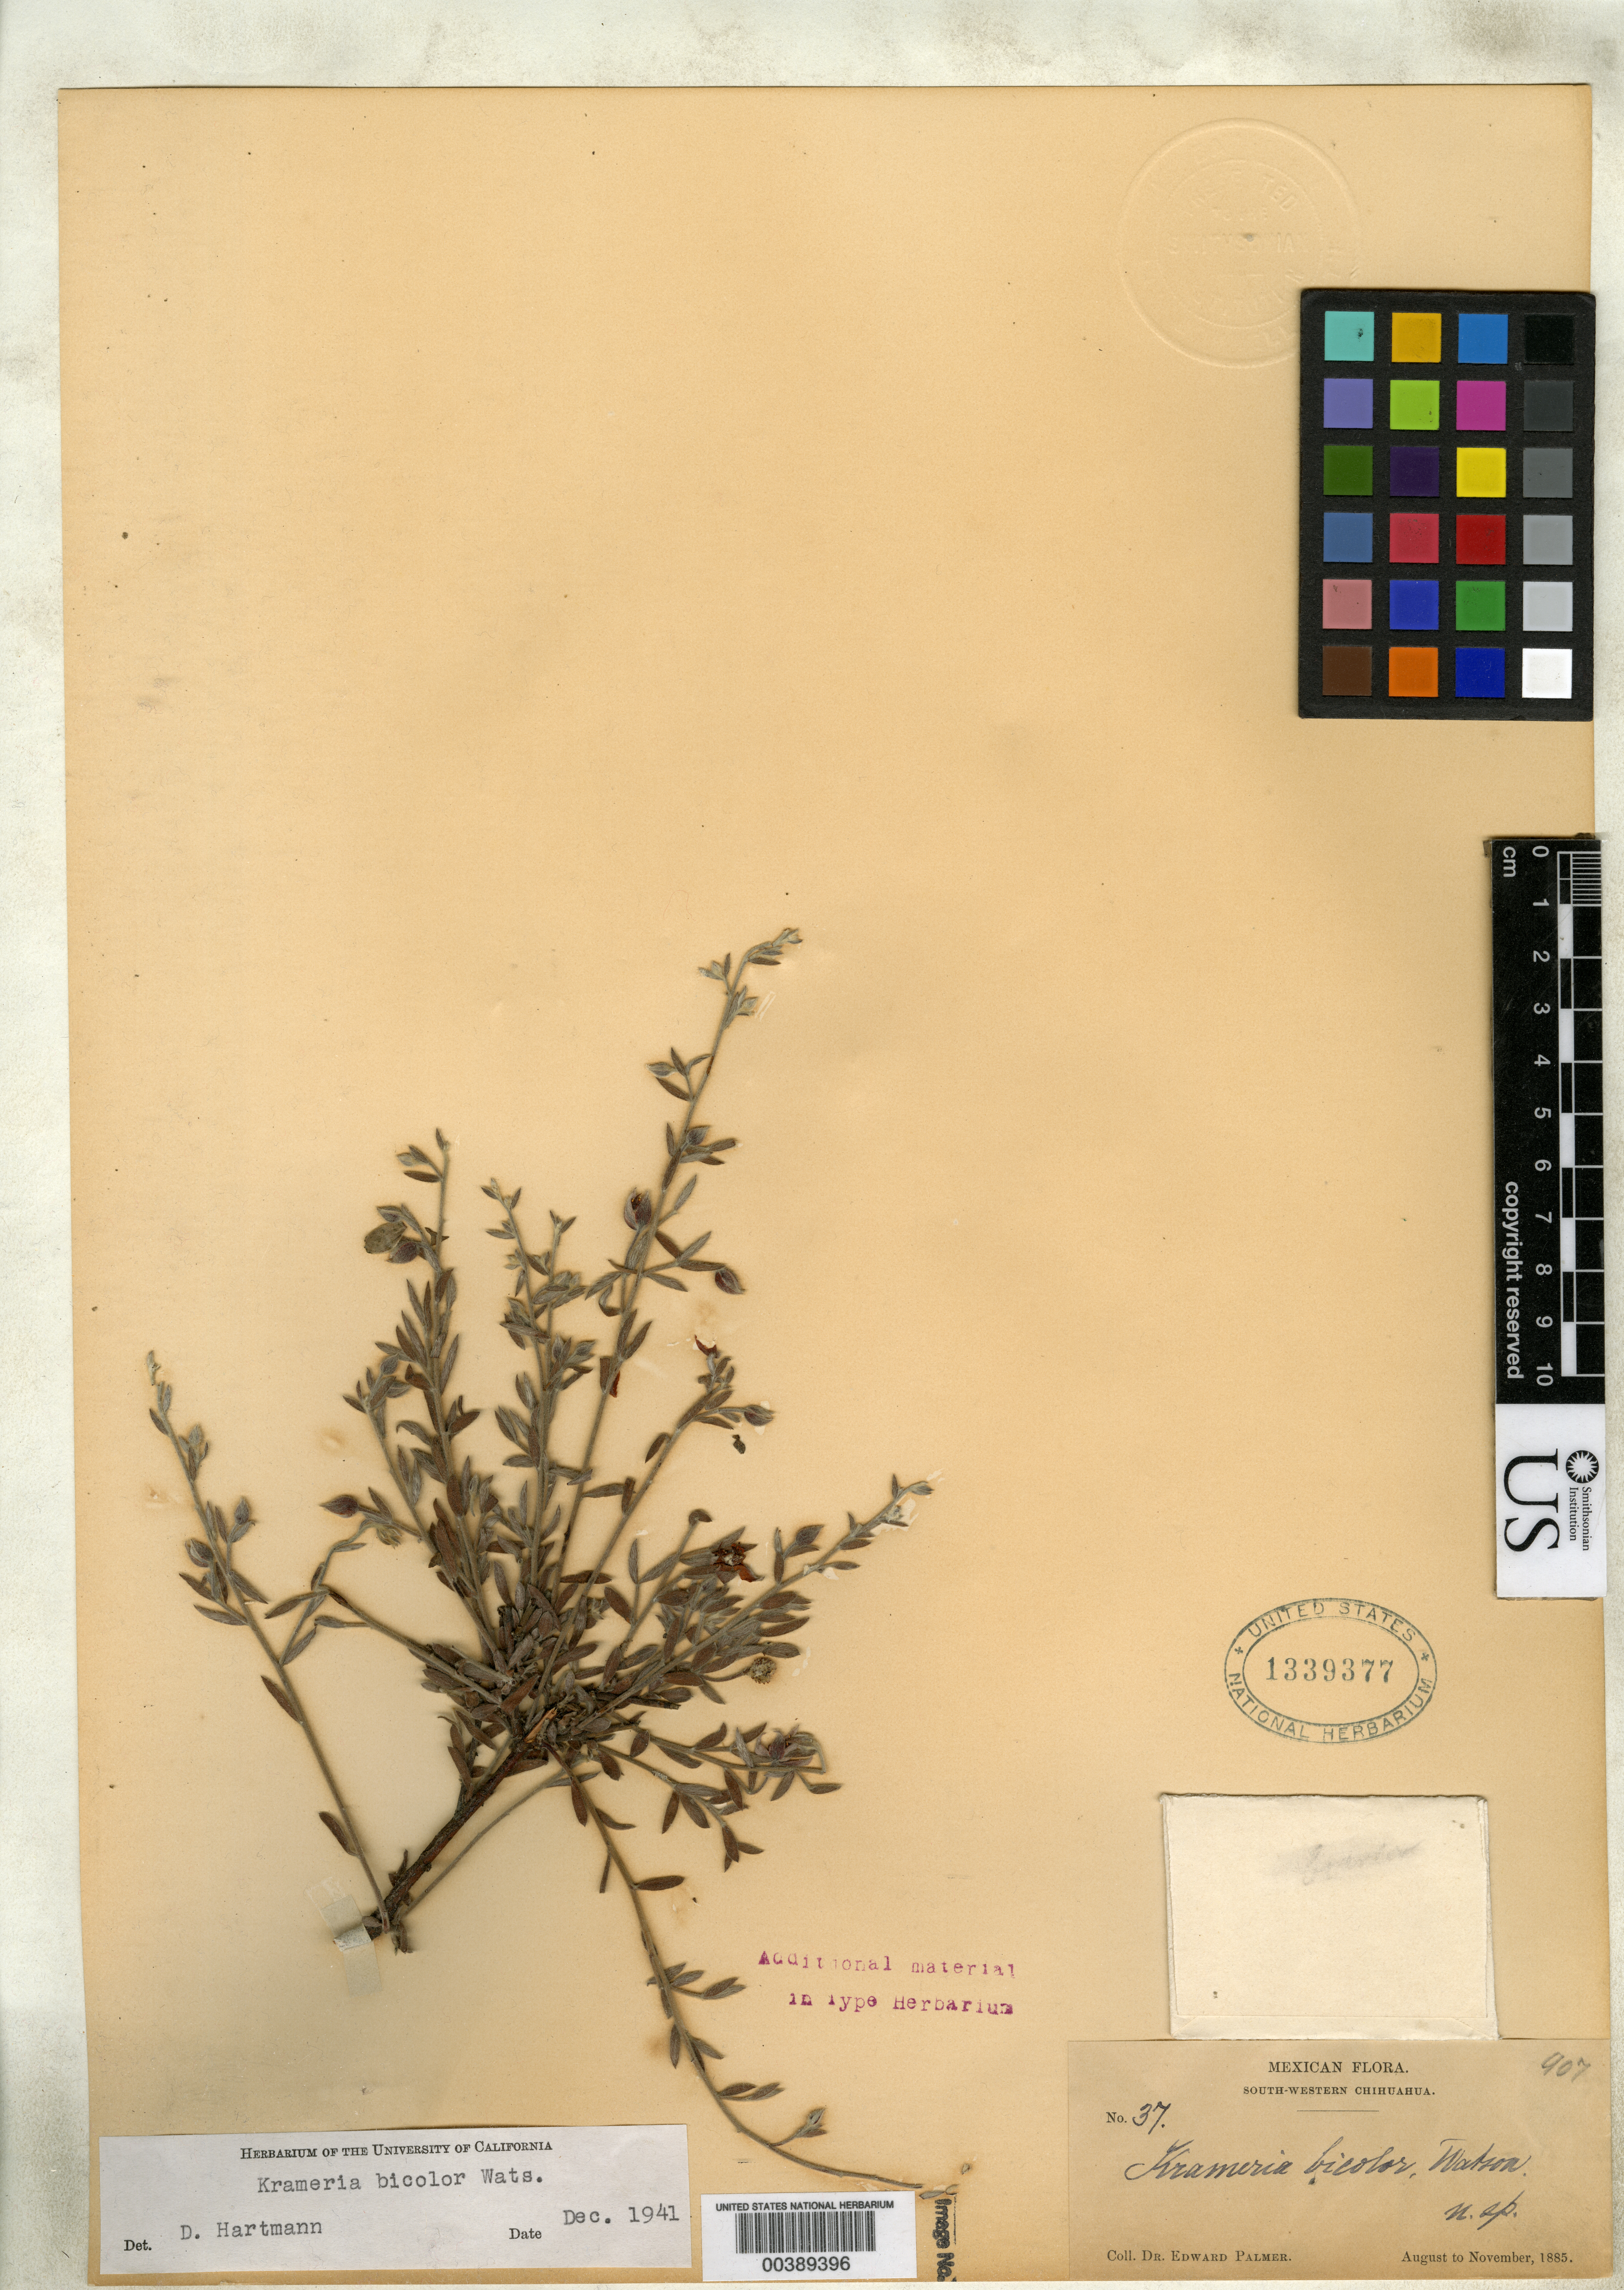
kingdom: Plantae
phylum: Tracheophyta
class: Magnoliopsida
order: Zygophyllales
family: Krameriaceae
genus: Krameria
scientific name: Krameria bicolor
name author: S. Watson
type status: Isolectotype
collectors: E. Palmer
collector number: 37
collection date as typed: Aug 1885 to Nov 1885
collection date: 1885-08/1885-11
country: Mexico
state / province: Chihuahua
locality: South-western Chihuahua.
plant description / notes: From the herbarium of J. Donnell Smith.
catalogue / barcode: US 1339377